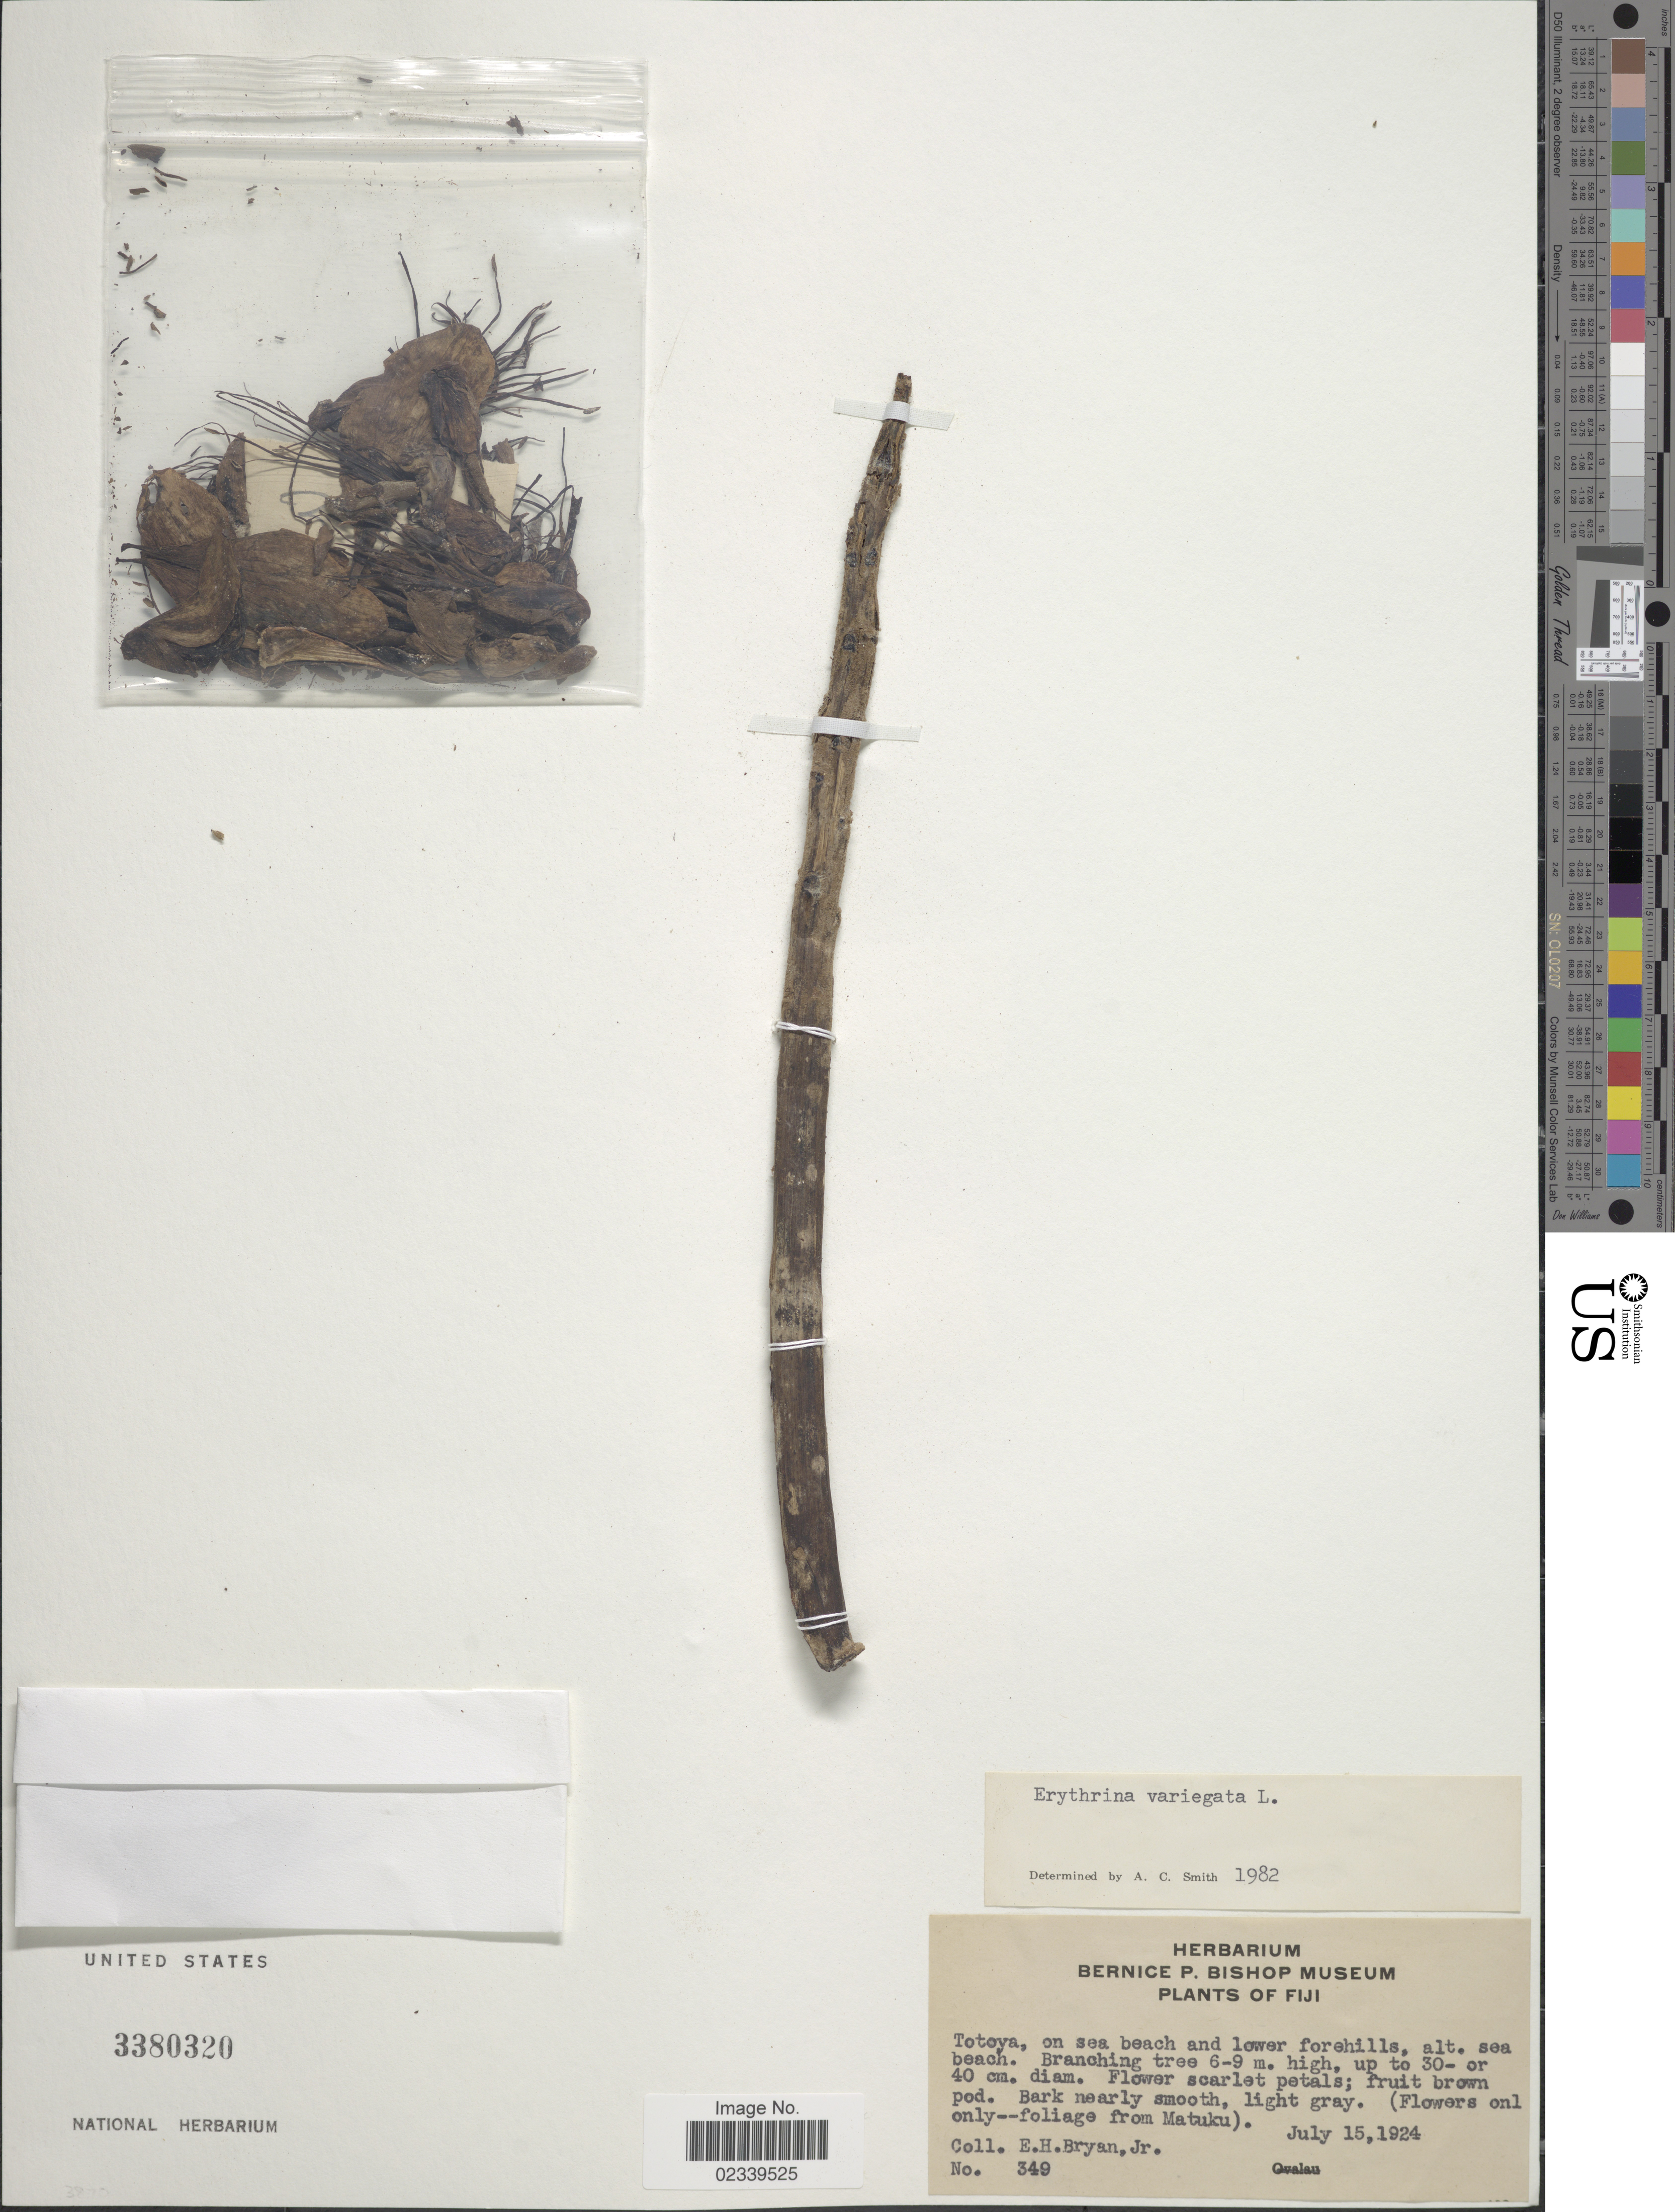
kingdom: Plantae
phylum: Tracheophyta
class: Magnoliopsida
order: Fabales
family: Fabaceae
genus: Erythrina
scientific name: Erythrina variegata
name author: L.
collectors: E. Bryan Jr.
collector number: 349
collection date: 1924-07-15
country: Fiji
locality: Totoya, on sea beach and lower forehills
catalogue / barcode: US 3380320